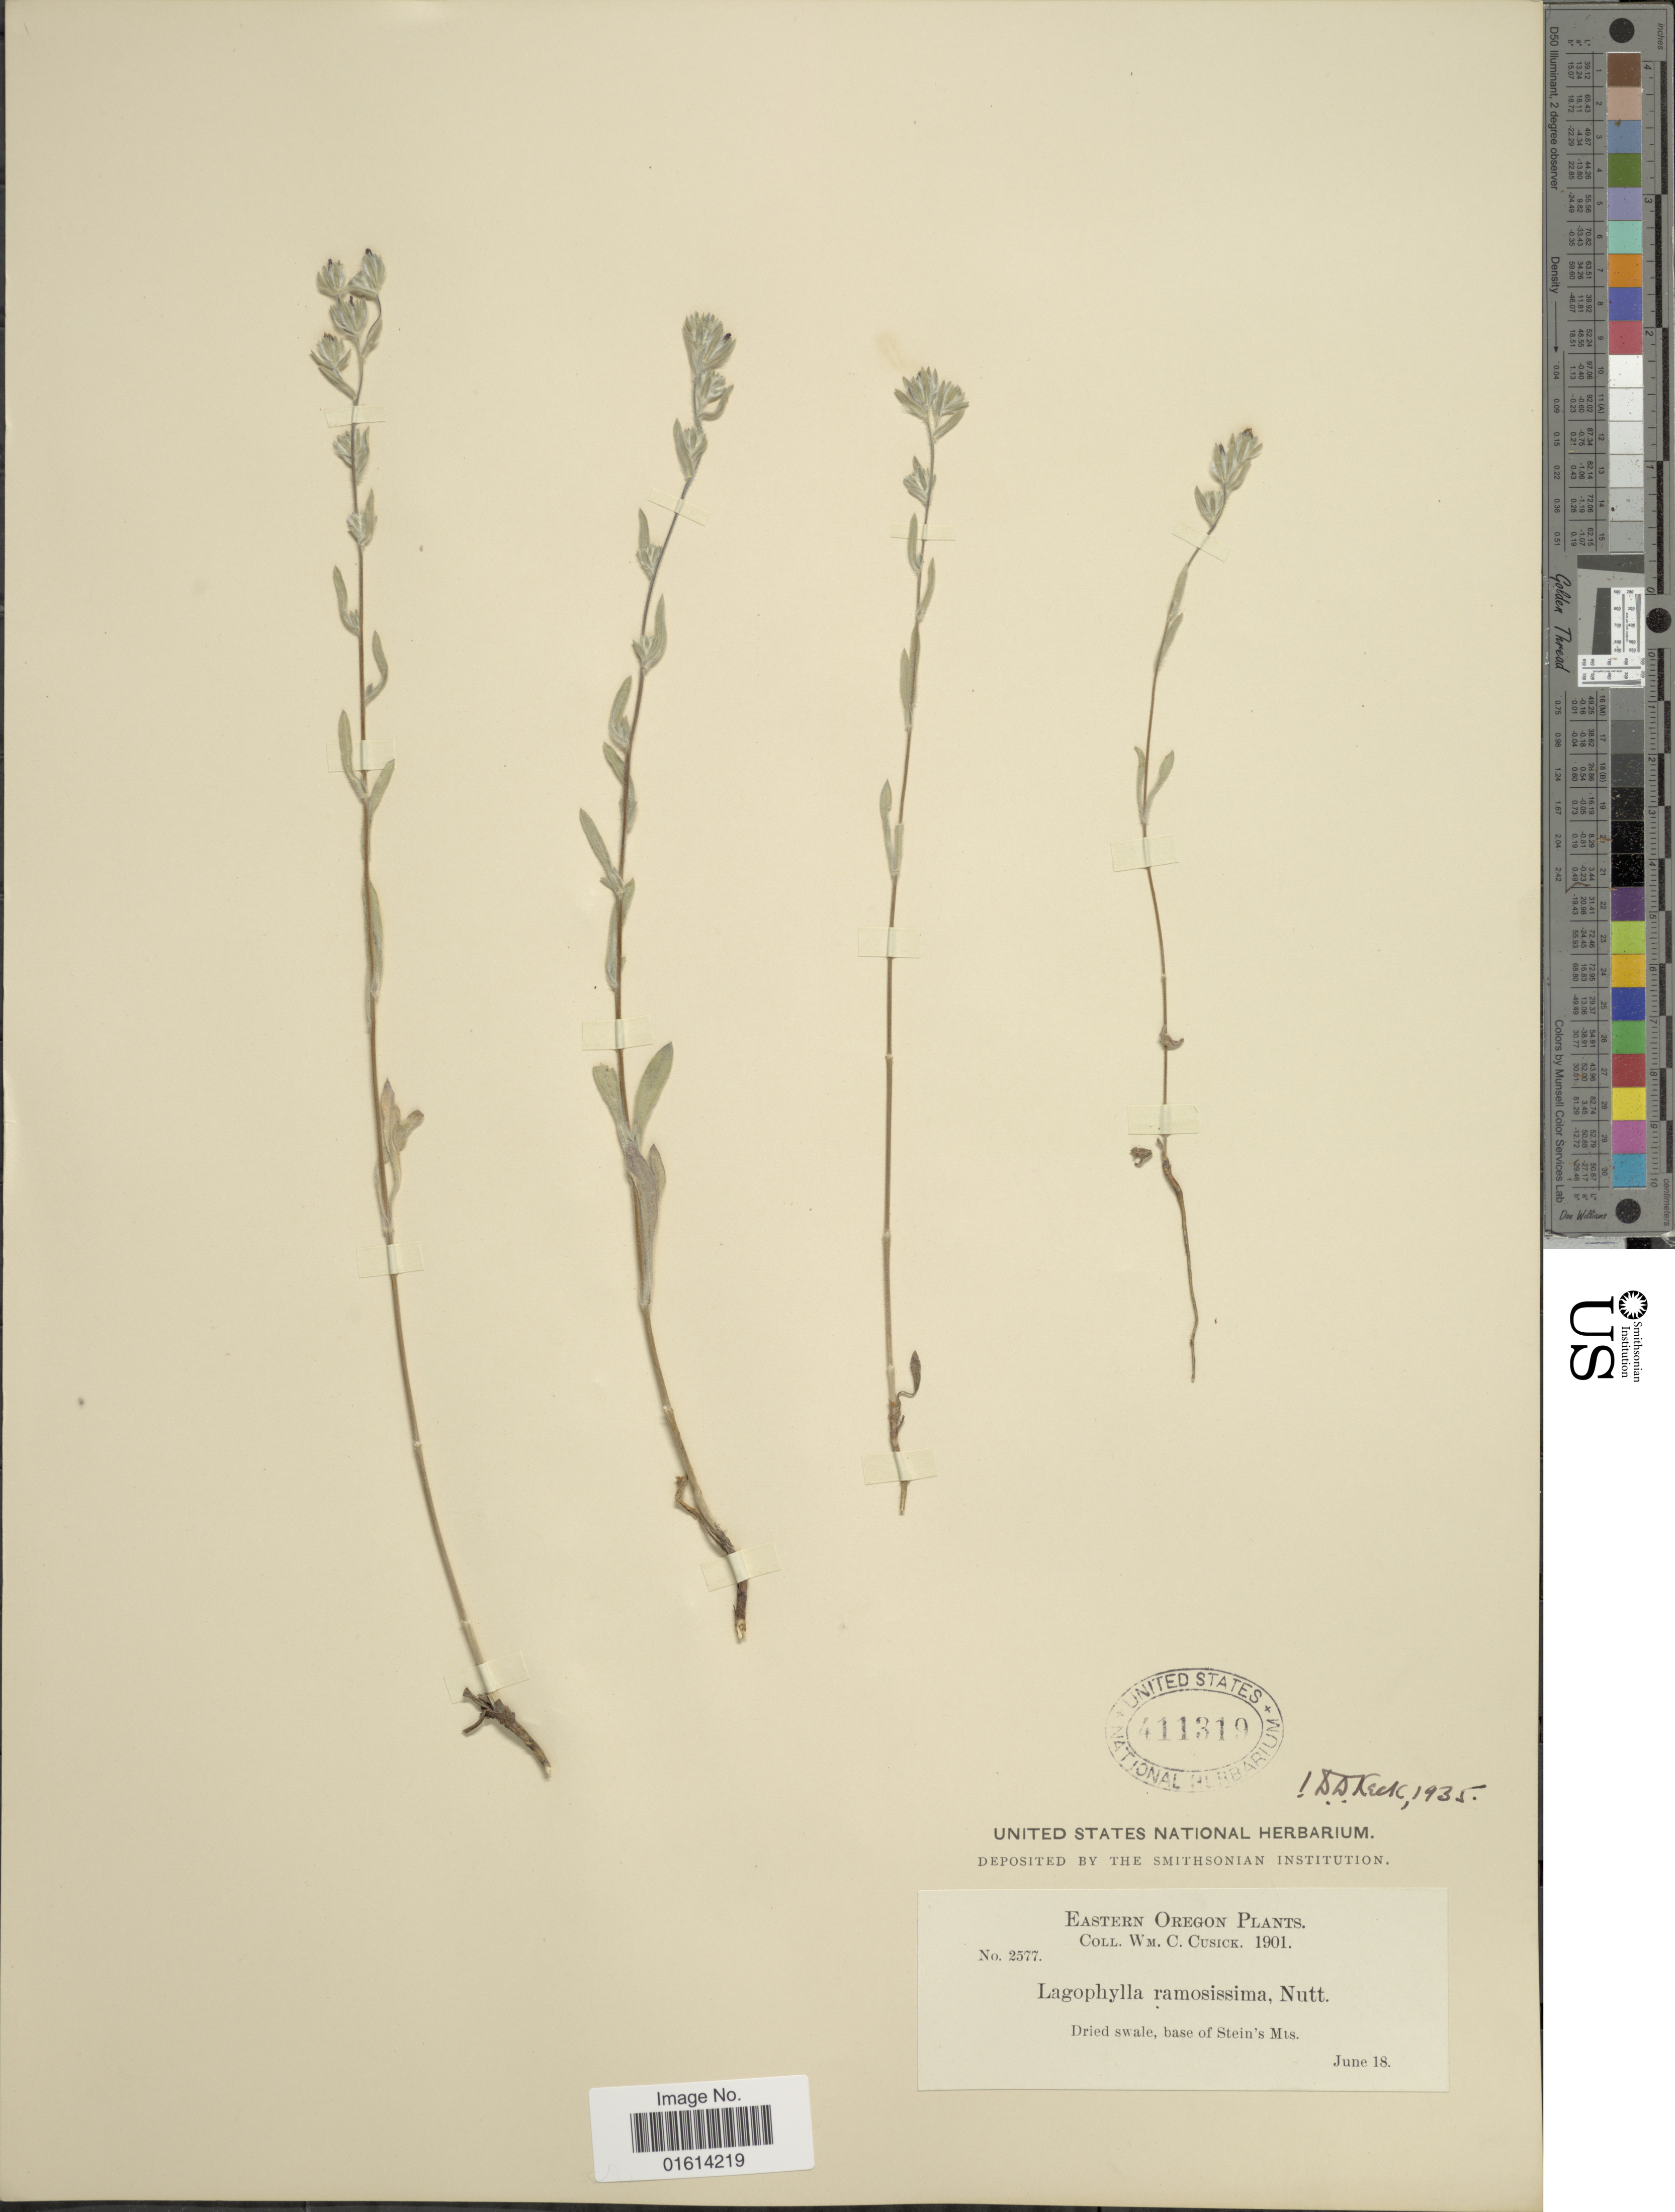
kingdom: Plantae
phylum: Tracheophyta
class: Magnoliopsida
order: Asterales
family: Asteraceae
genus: Lagophylla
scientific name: Lagophylla ramosissima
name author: Nutt.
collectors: W. C. Cusick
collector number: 2577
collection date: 1901-06-18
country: United States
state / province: Oregon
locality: Eastern Oregon, base of Stein's Mts.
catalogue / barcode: US 411319